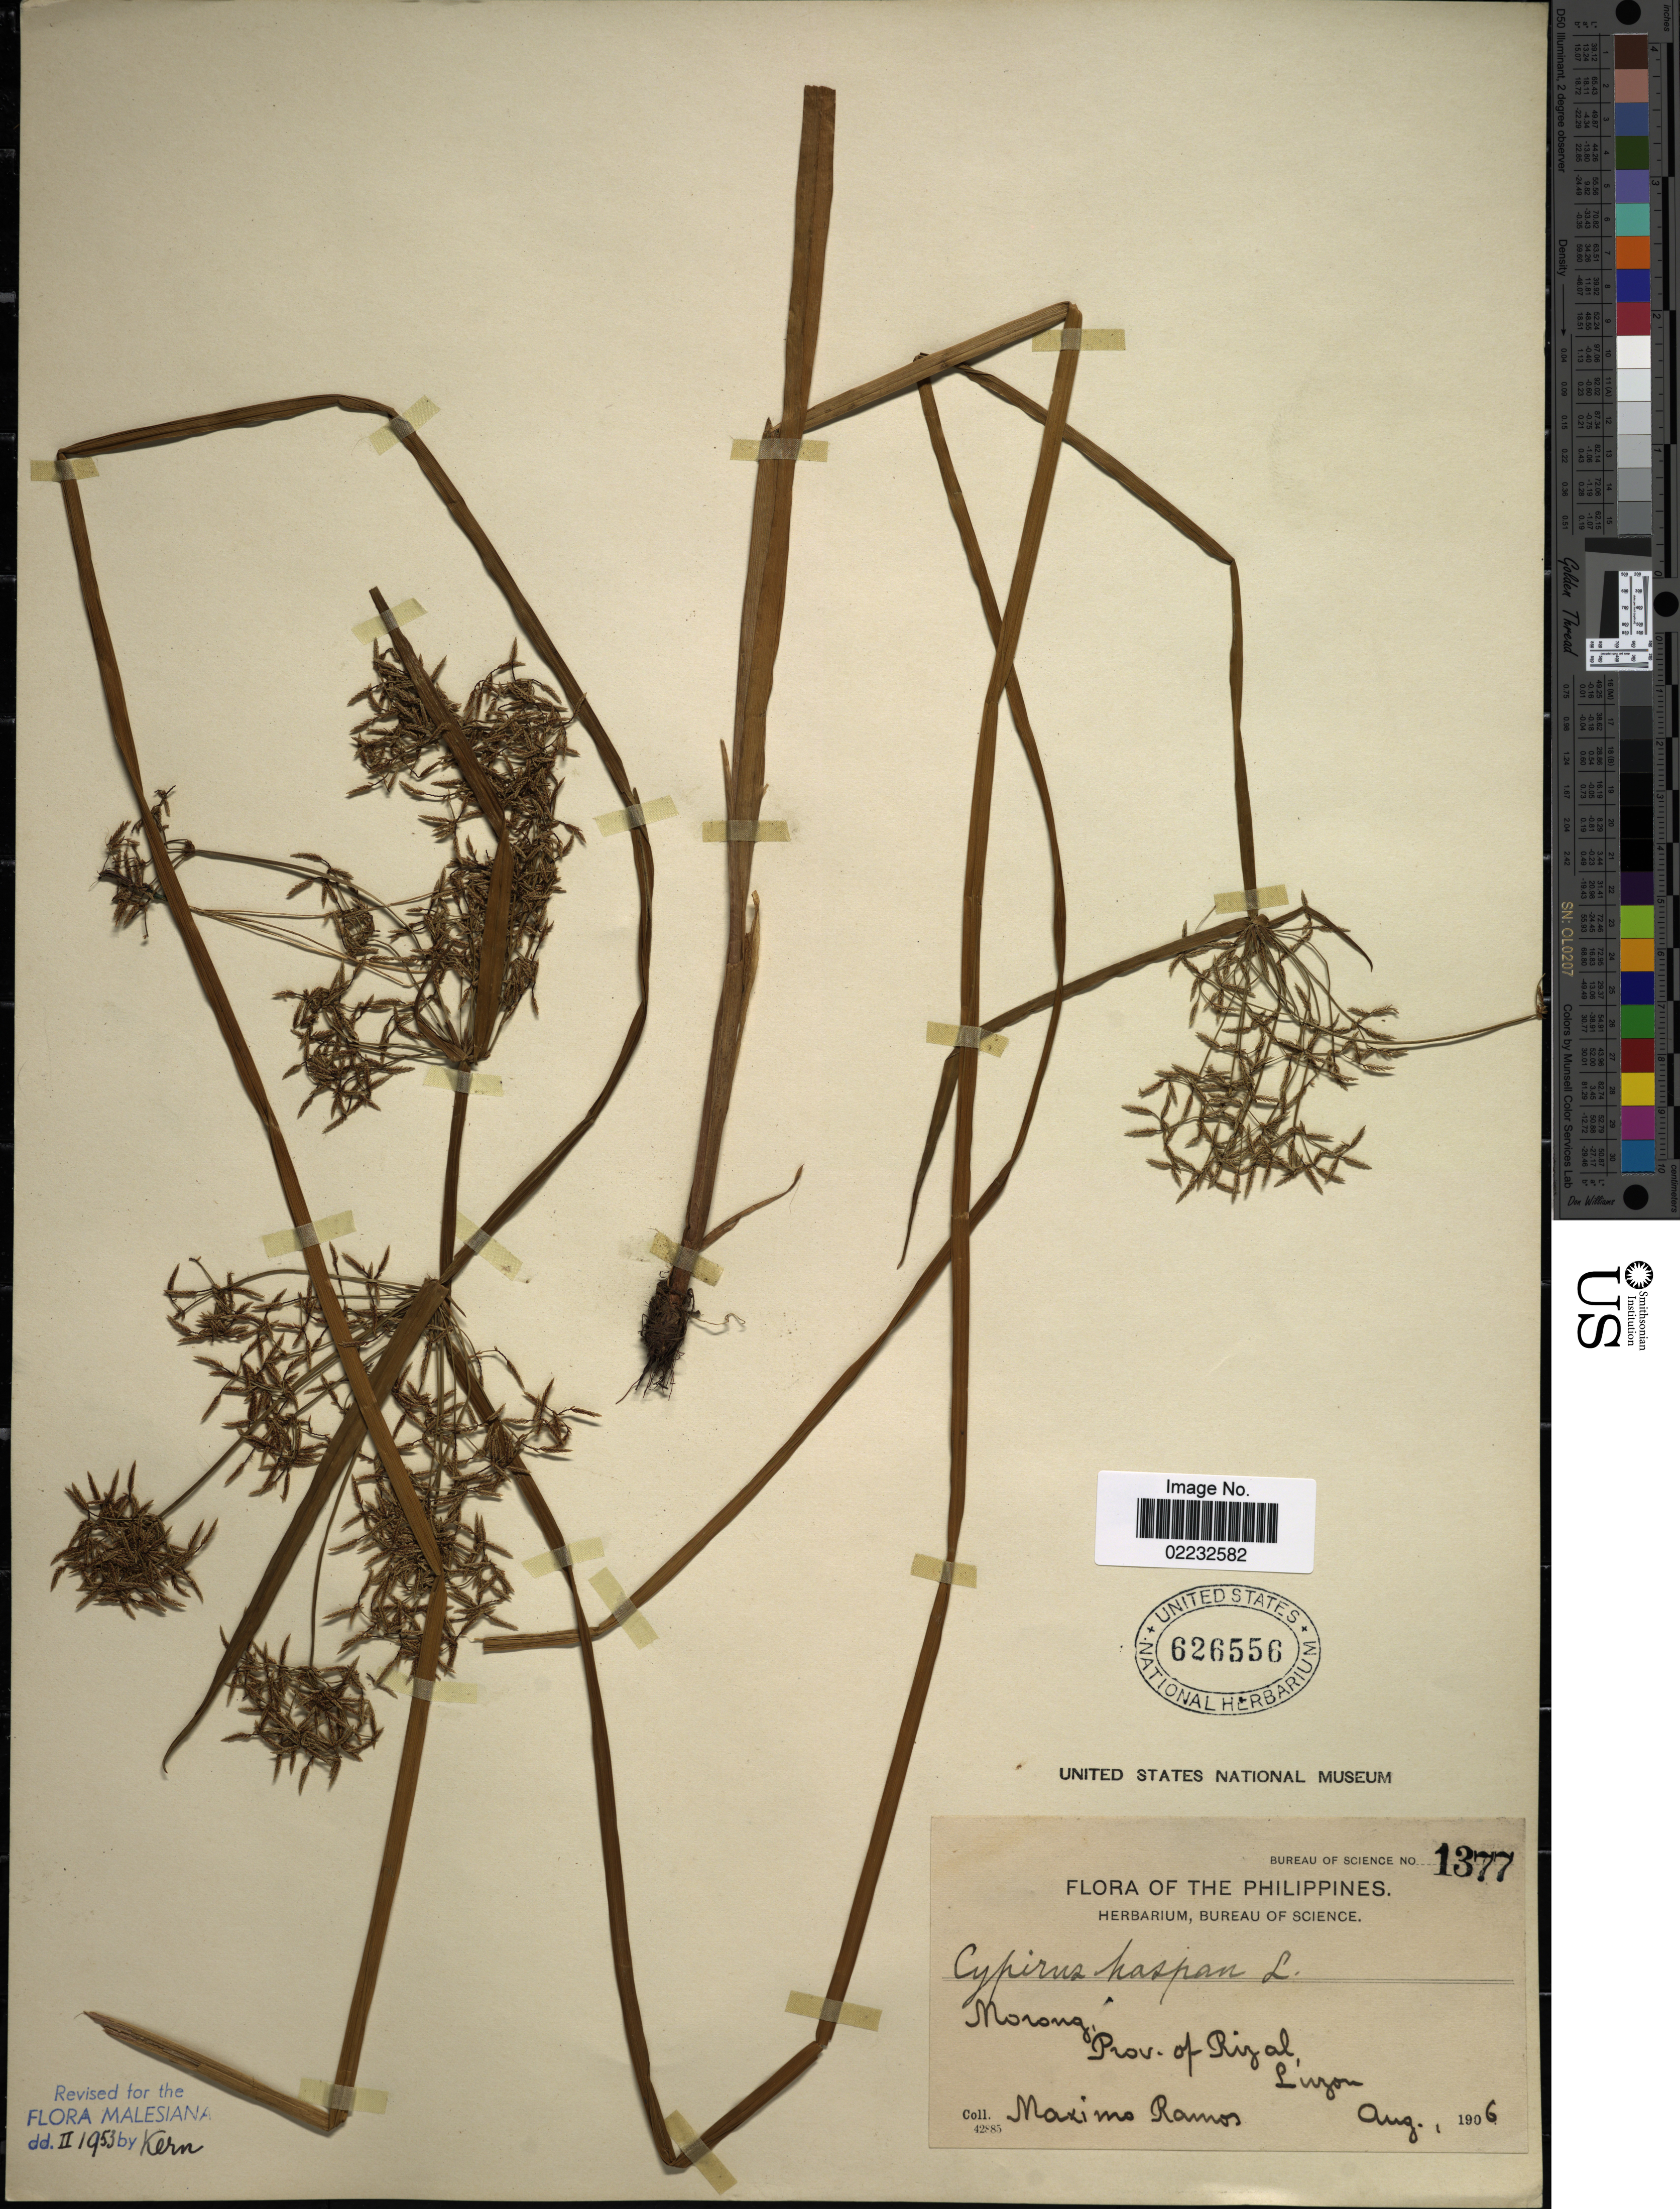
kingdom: Plantae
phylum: Tracheophyta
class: Liliopsida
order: Poales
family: Cyperaceae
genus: Cyperus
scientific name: Cyperus haspan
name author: L.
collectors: M. Ramos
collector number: Bureau of Science 1377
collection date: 1906-08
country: Philippines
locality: Morong, Prov. of Rizal, Luzon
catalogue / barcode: US 626556